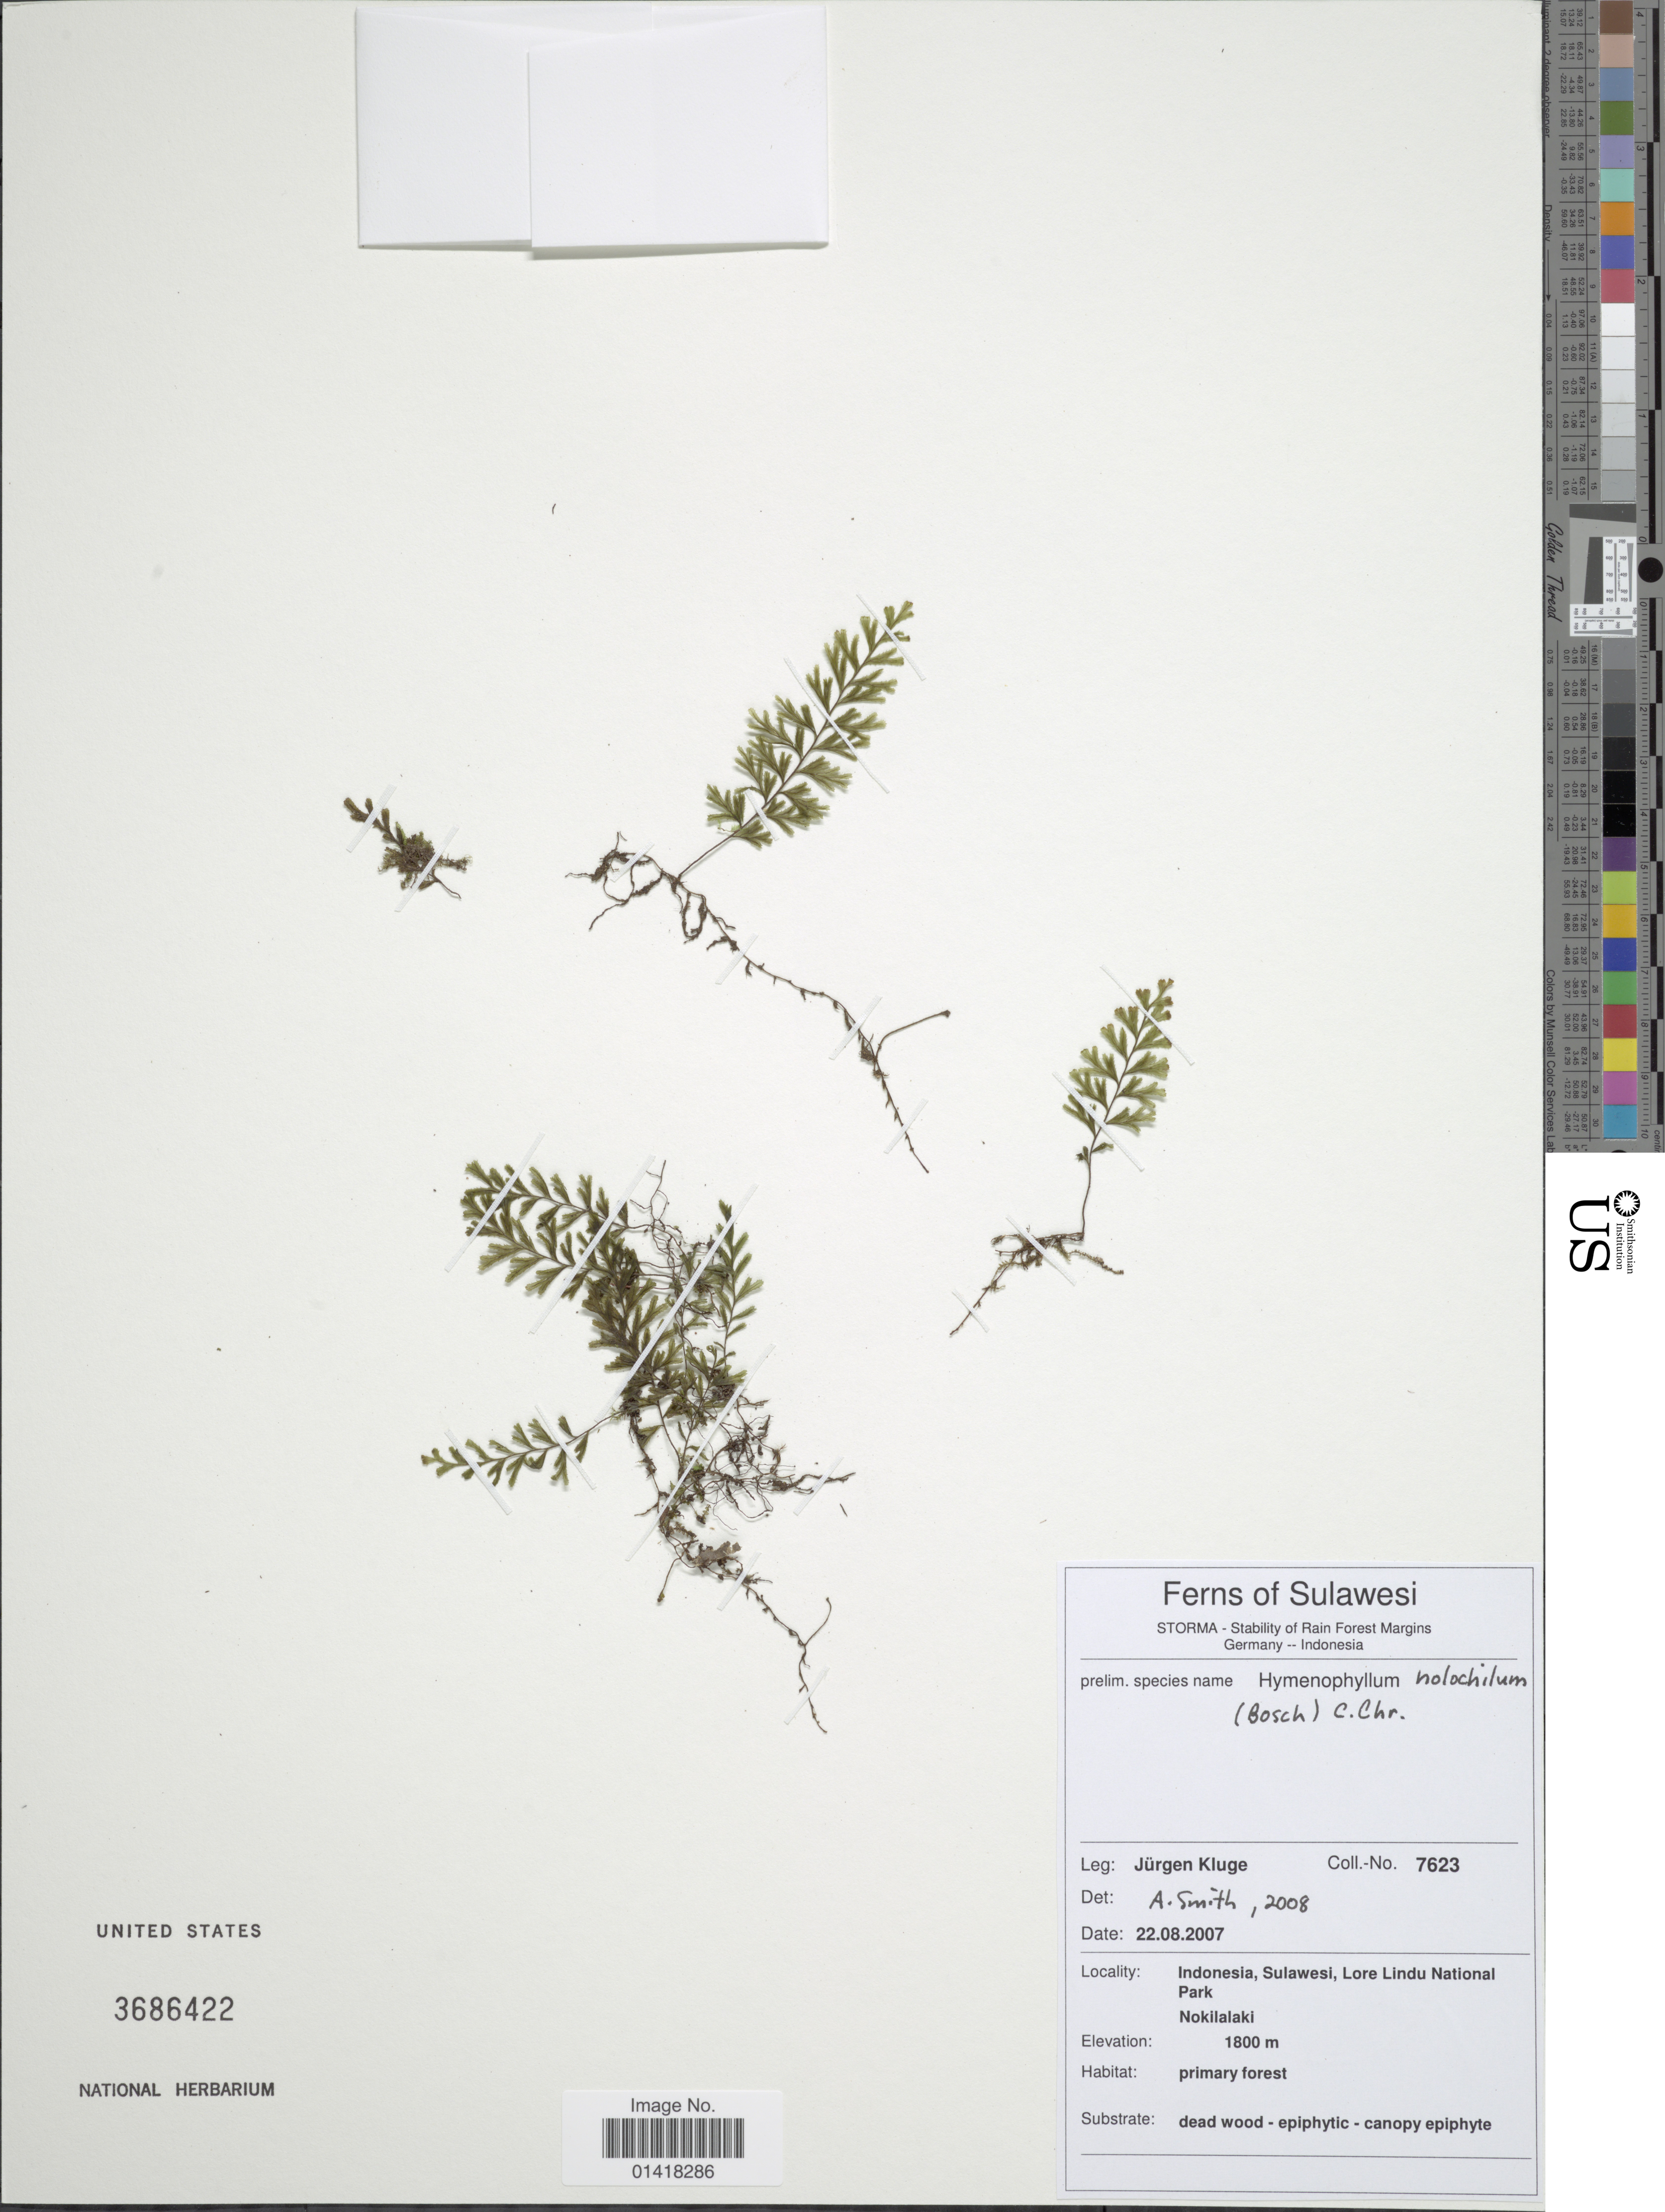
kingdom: Plantae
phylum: Tracheophyta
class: Polypodiopsida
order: Hymenophyllales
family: Hymenophyllaceae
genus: Hymenophyllum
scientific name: Hymenophyllum holochilum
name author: (Bosch) C. Chr.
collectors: J. Kluge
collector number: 7623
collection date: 2007-08-22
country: Indonesia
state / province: Sulawesi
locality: Indonesia, Sulwesi, Lote Lindu National Park. Nokilalaki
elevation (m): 1800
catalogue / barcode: US 3686422